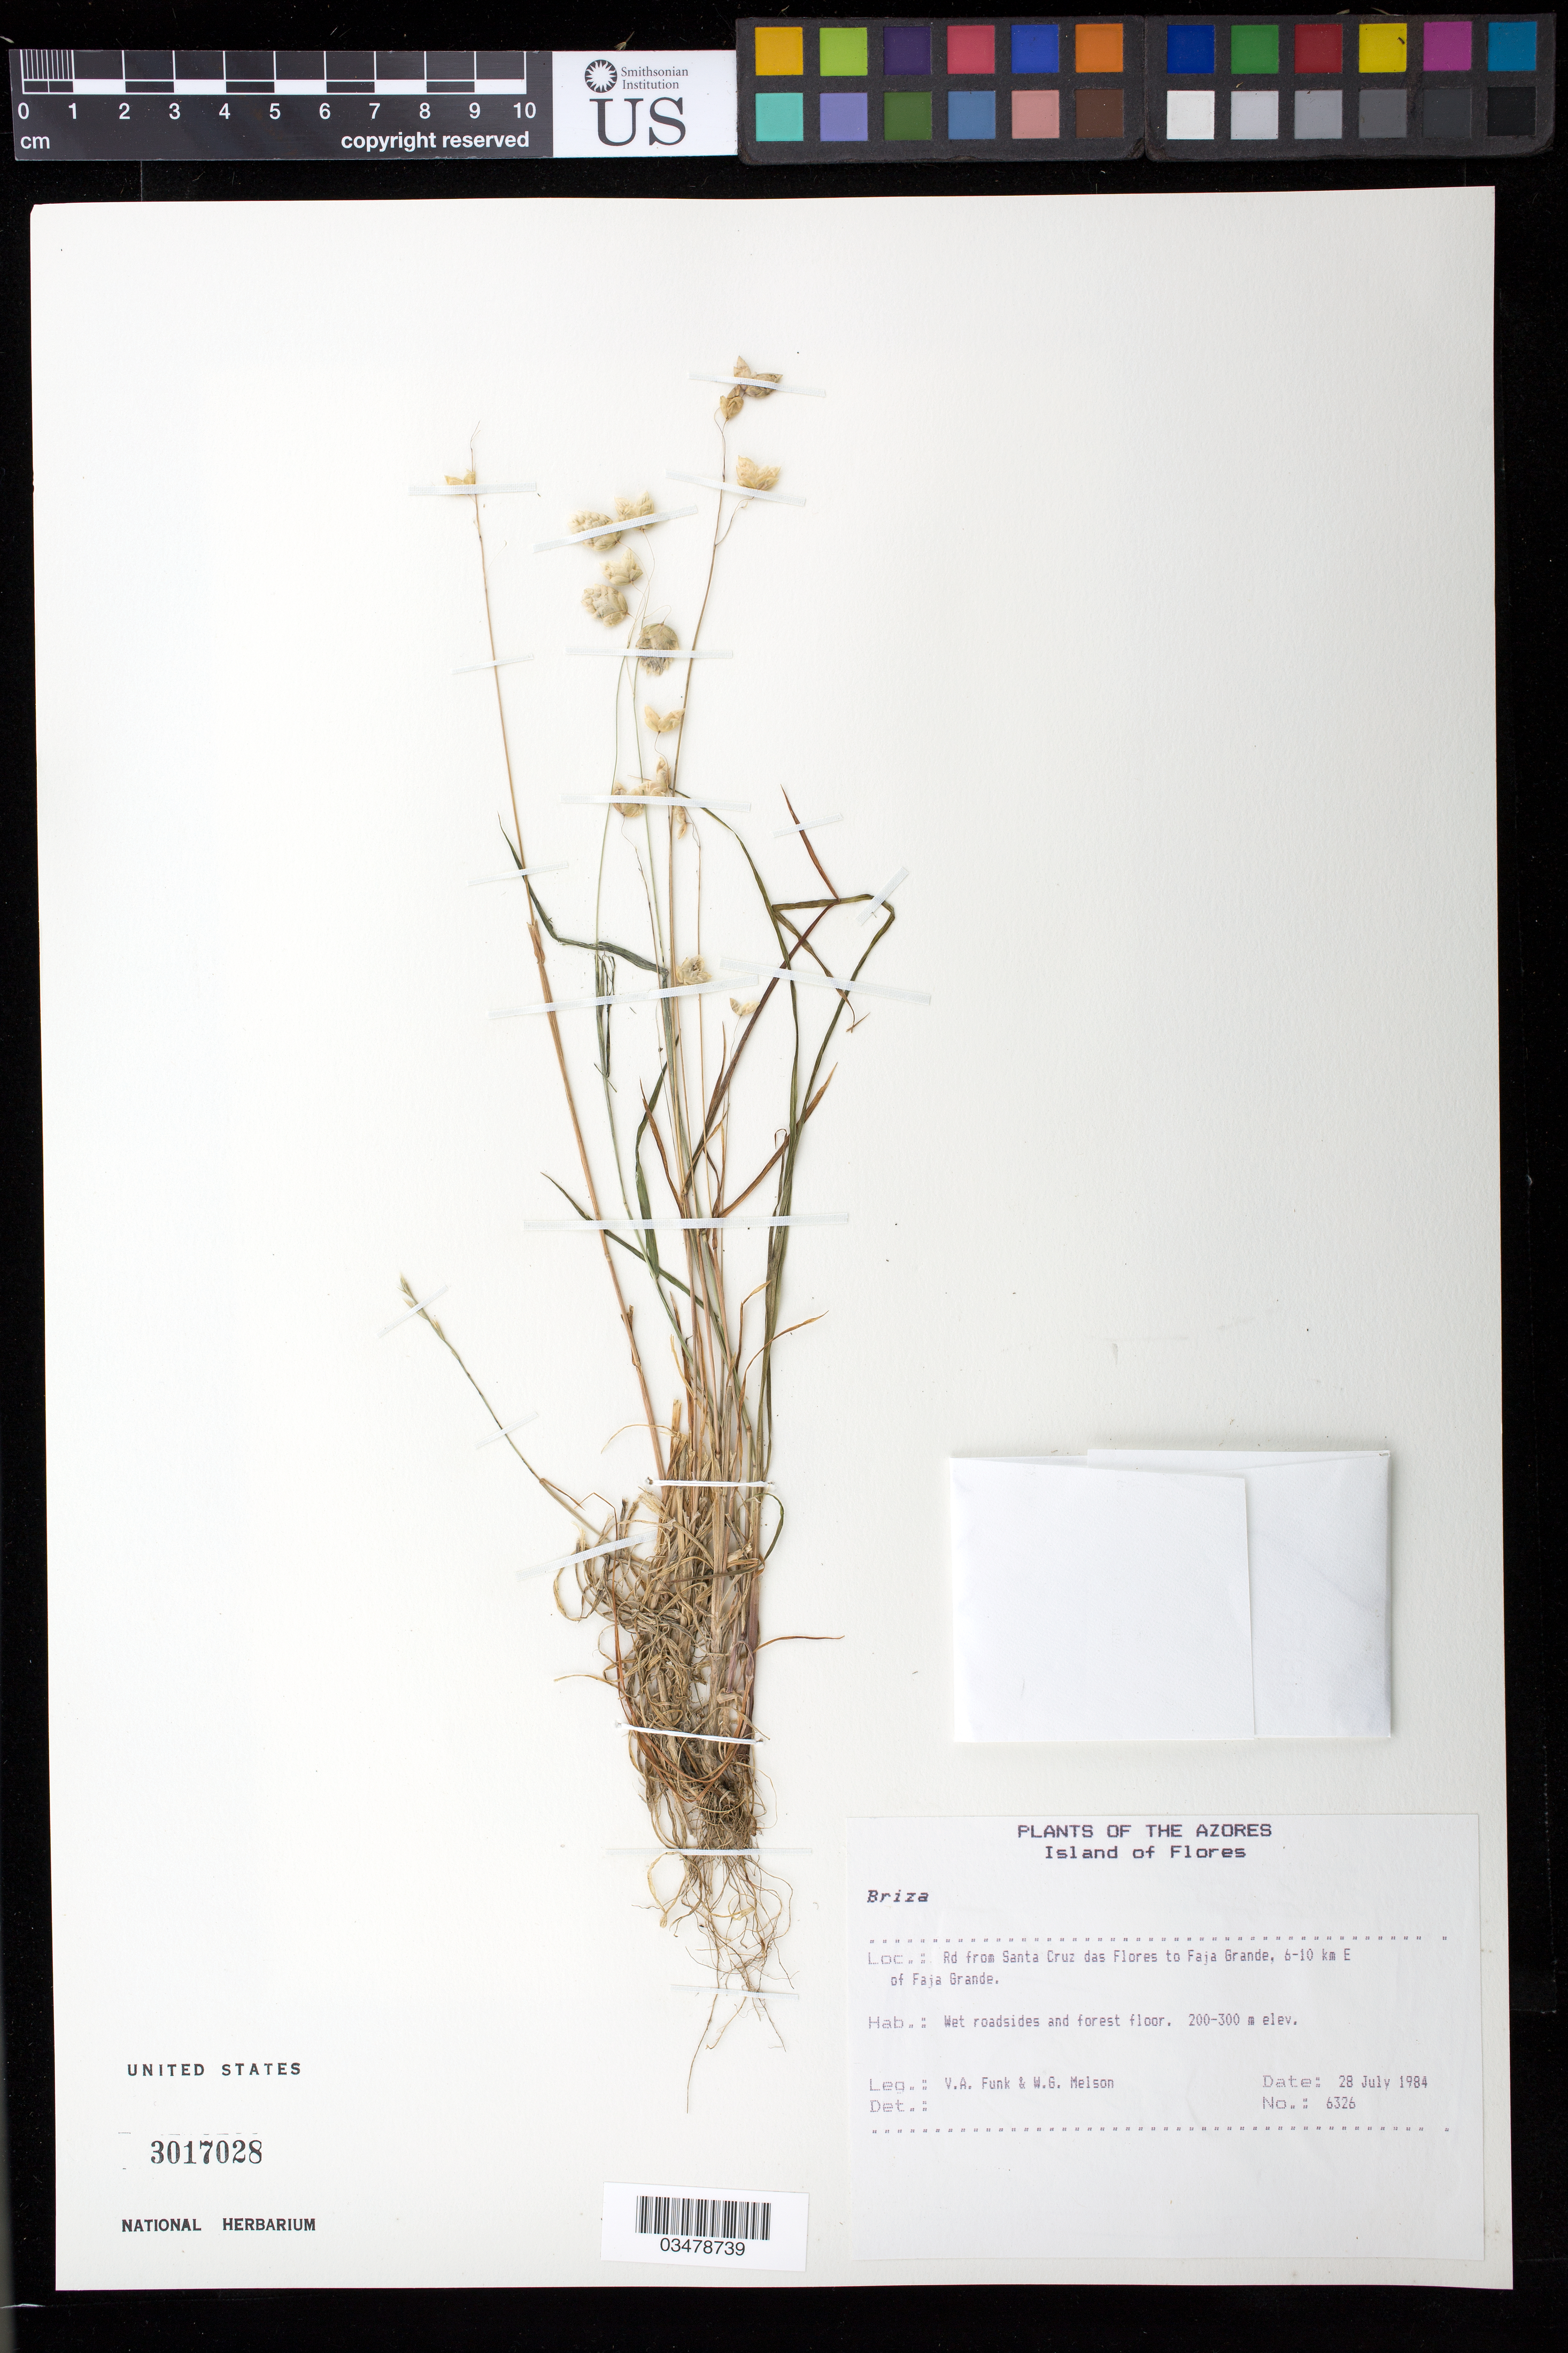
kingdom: Plantae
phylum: Tracheophyta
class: Liliopsida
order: Poales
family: Poaceae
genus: Briza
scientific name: Briza sp.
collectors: V. Funk & W. Melson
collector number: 6326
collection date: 1984-07-28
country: Portugal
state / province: Azores (Aut. Reg.)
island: Flores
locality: Island of Flores. Rd from Santa Cruz das Flores to Faja Grande, 6-10 km E of Faja Grande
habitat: Wet roadsides and forest floor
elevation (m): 200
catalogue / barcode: US 3017028